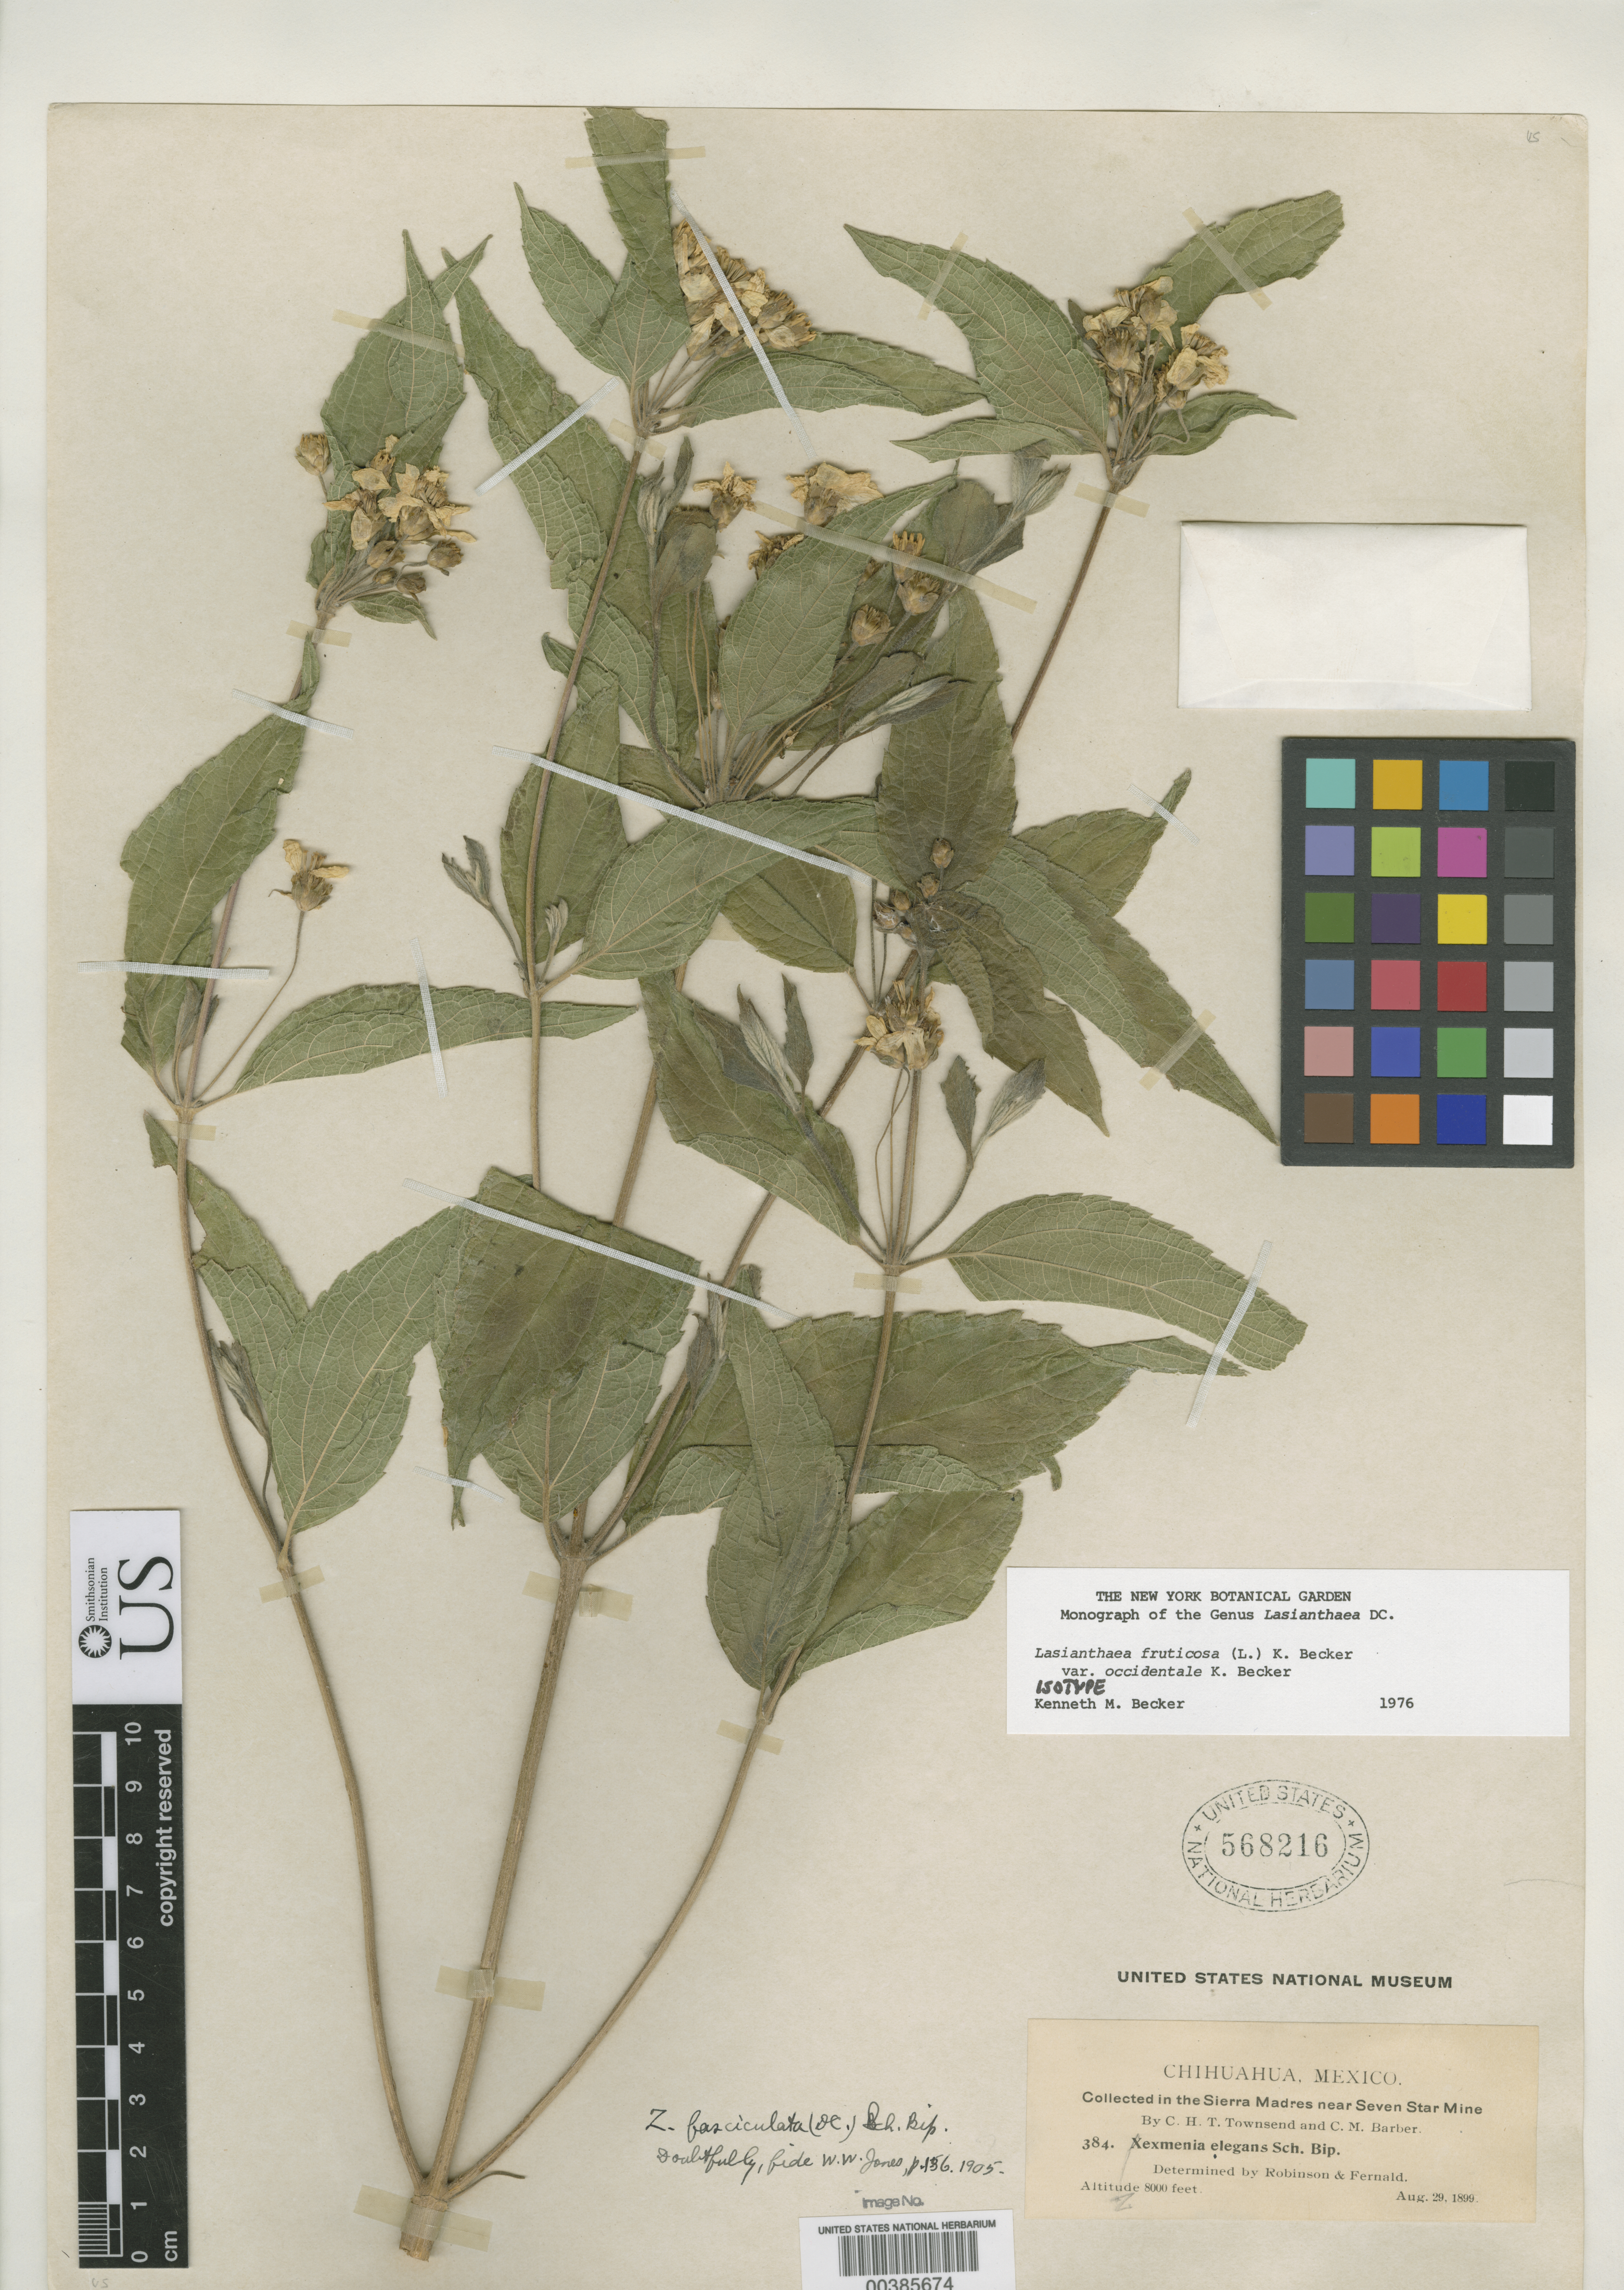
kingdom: Plantae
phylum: Tracheophyta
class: Magnoliopsida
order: Asterales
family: Asteraceae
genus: Lasianthaea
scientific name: Lasianthaea fruticosa var. occidentalis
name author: K.M. Becker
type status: Isotype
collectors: C. H. T. Townsend & C. Barber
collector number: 384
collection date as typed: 29 Aug 1899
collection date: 1899-08-29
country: Mexico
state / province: Chihuahua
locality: Sierra Madres near Seven Star Mine.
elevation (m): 2438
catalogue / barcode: US 586216